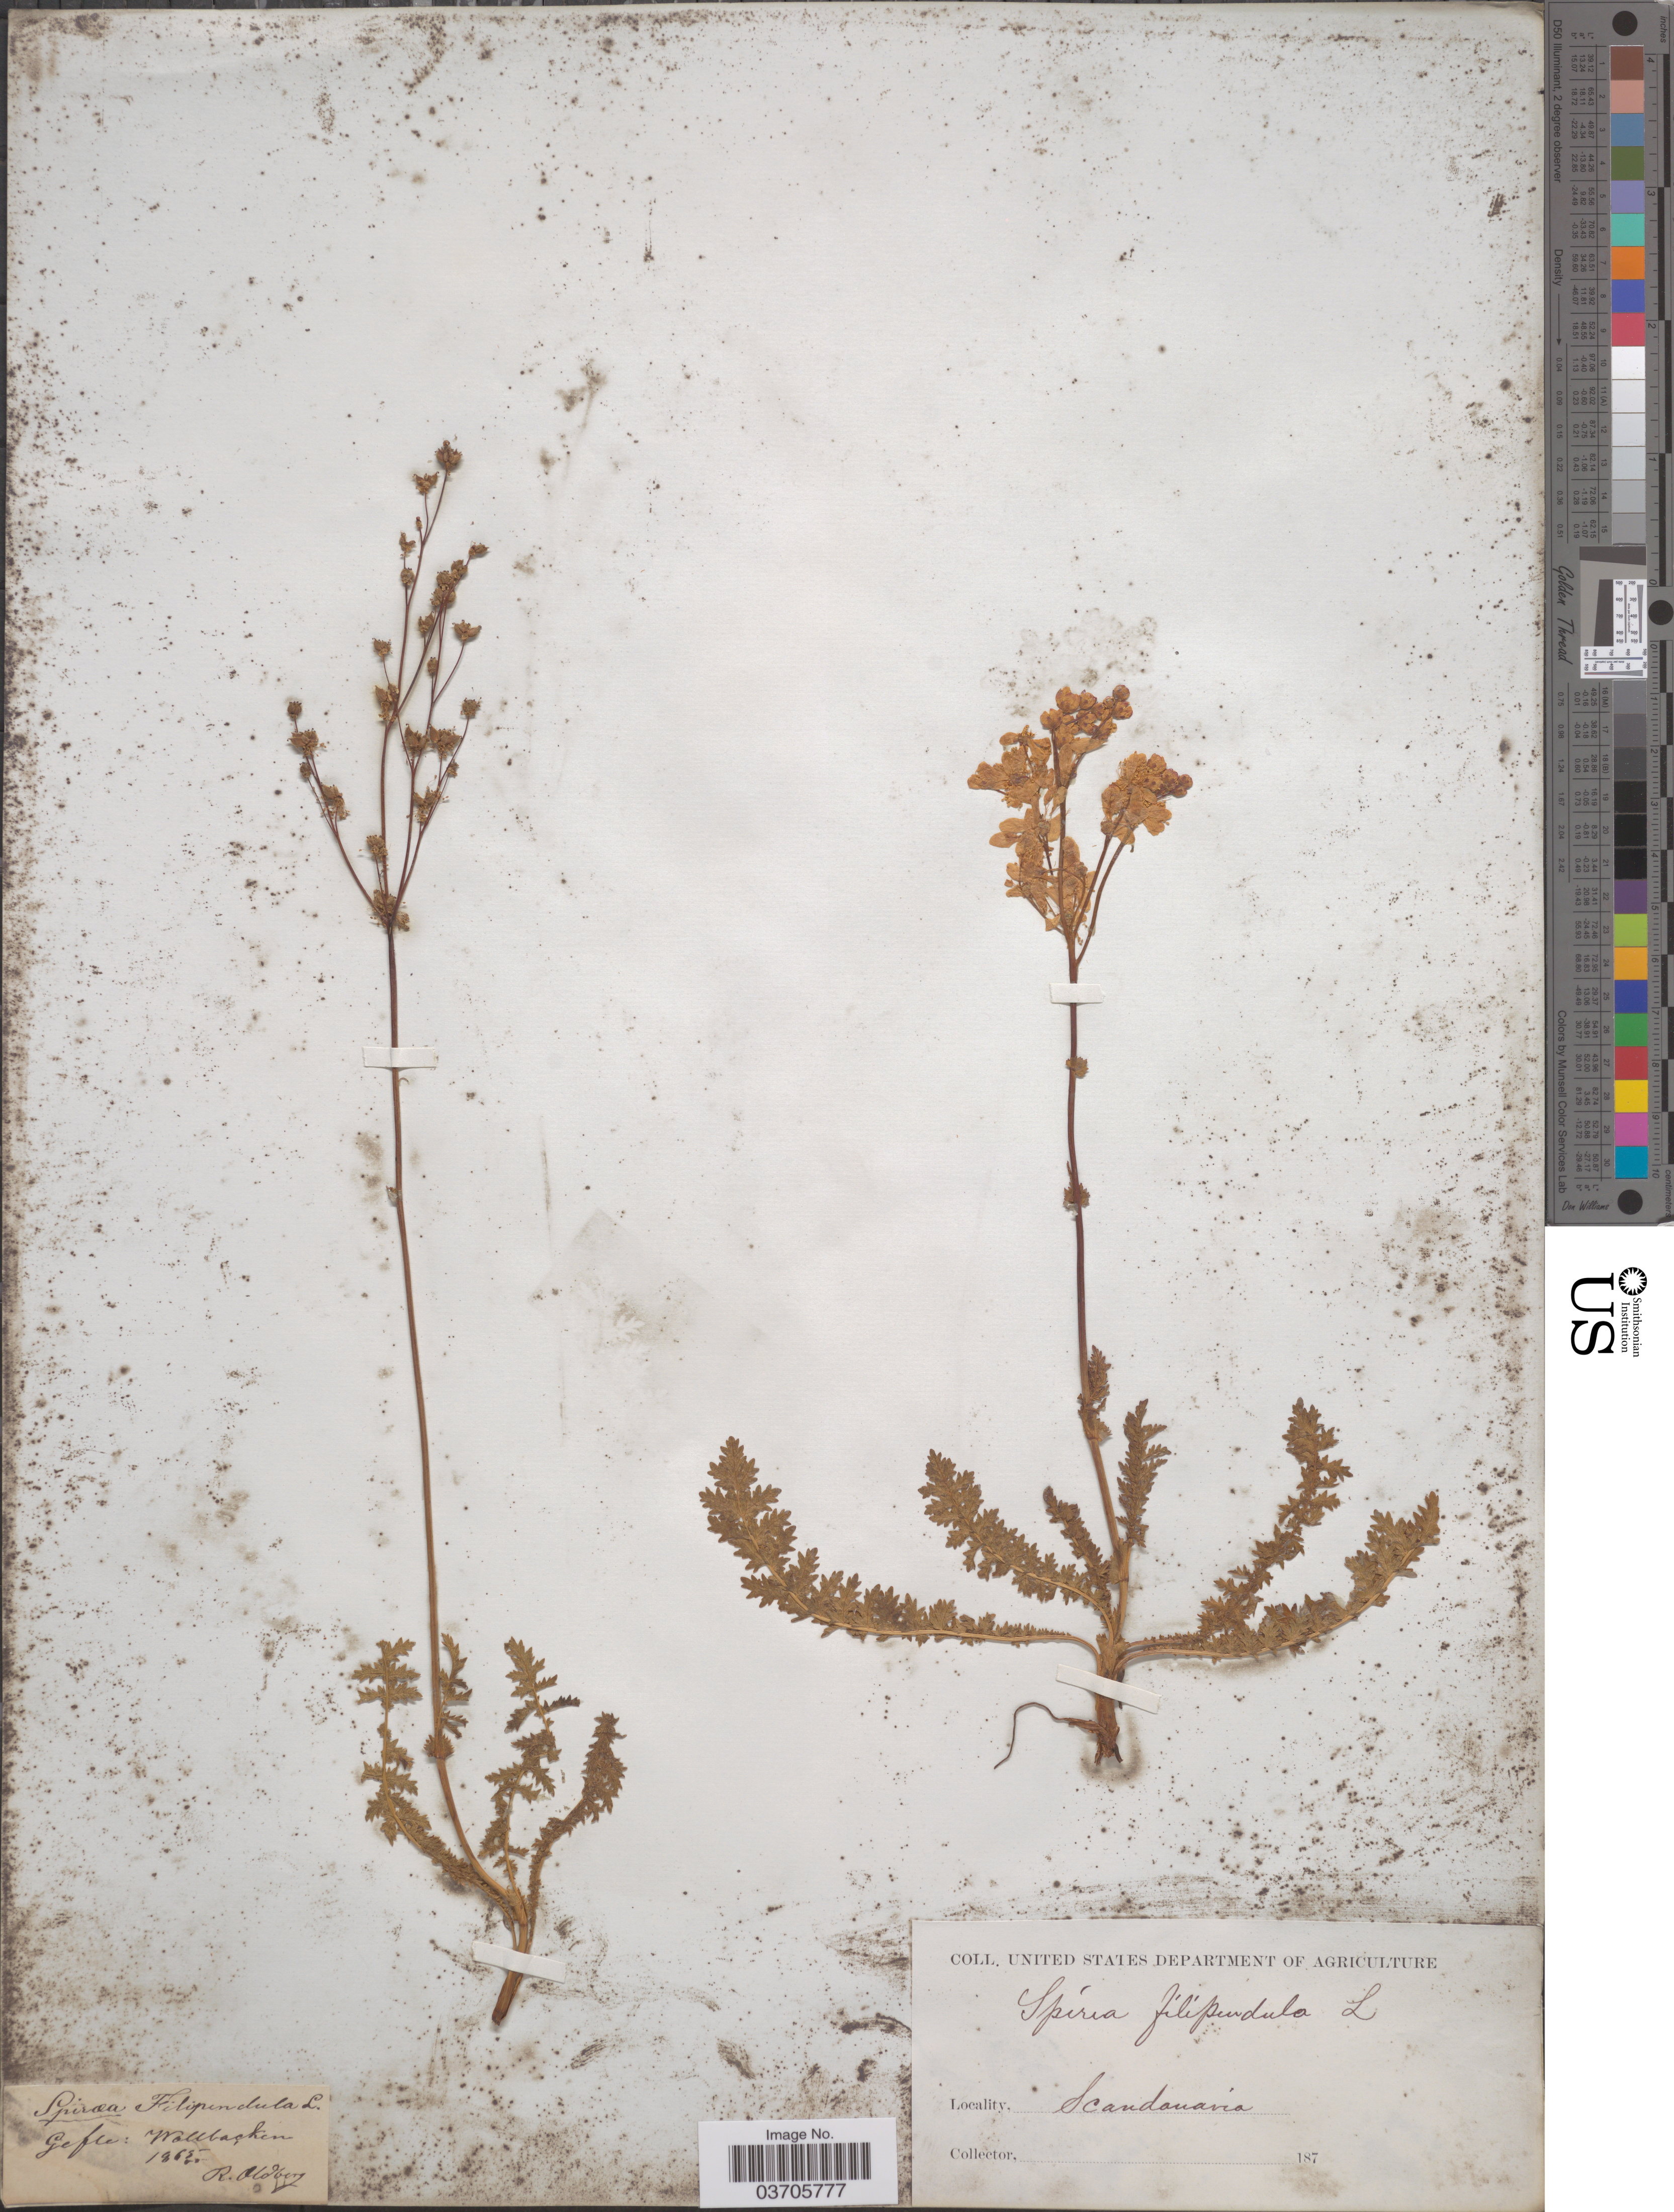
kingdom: Plantae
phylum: Tracheophyta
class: Magnoliopsida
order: Rosales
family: Rosaceae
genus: Filipendula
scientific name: Filipendula filipendula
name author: (L.) Voss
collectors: R. Oldberg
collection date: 1865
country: Sweden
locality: Gefle: Wollbacken. Scandanavia.